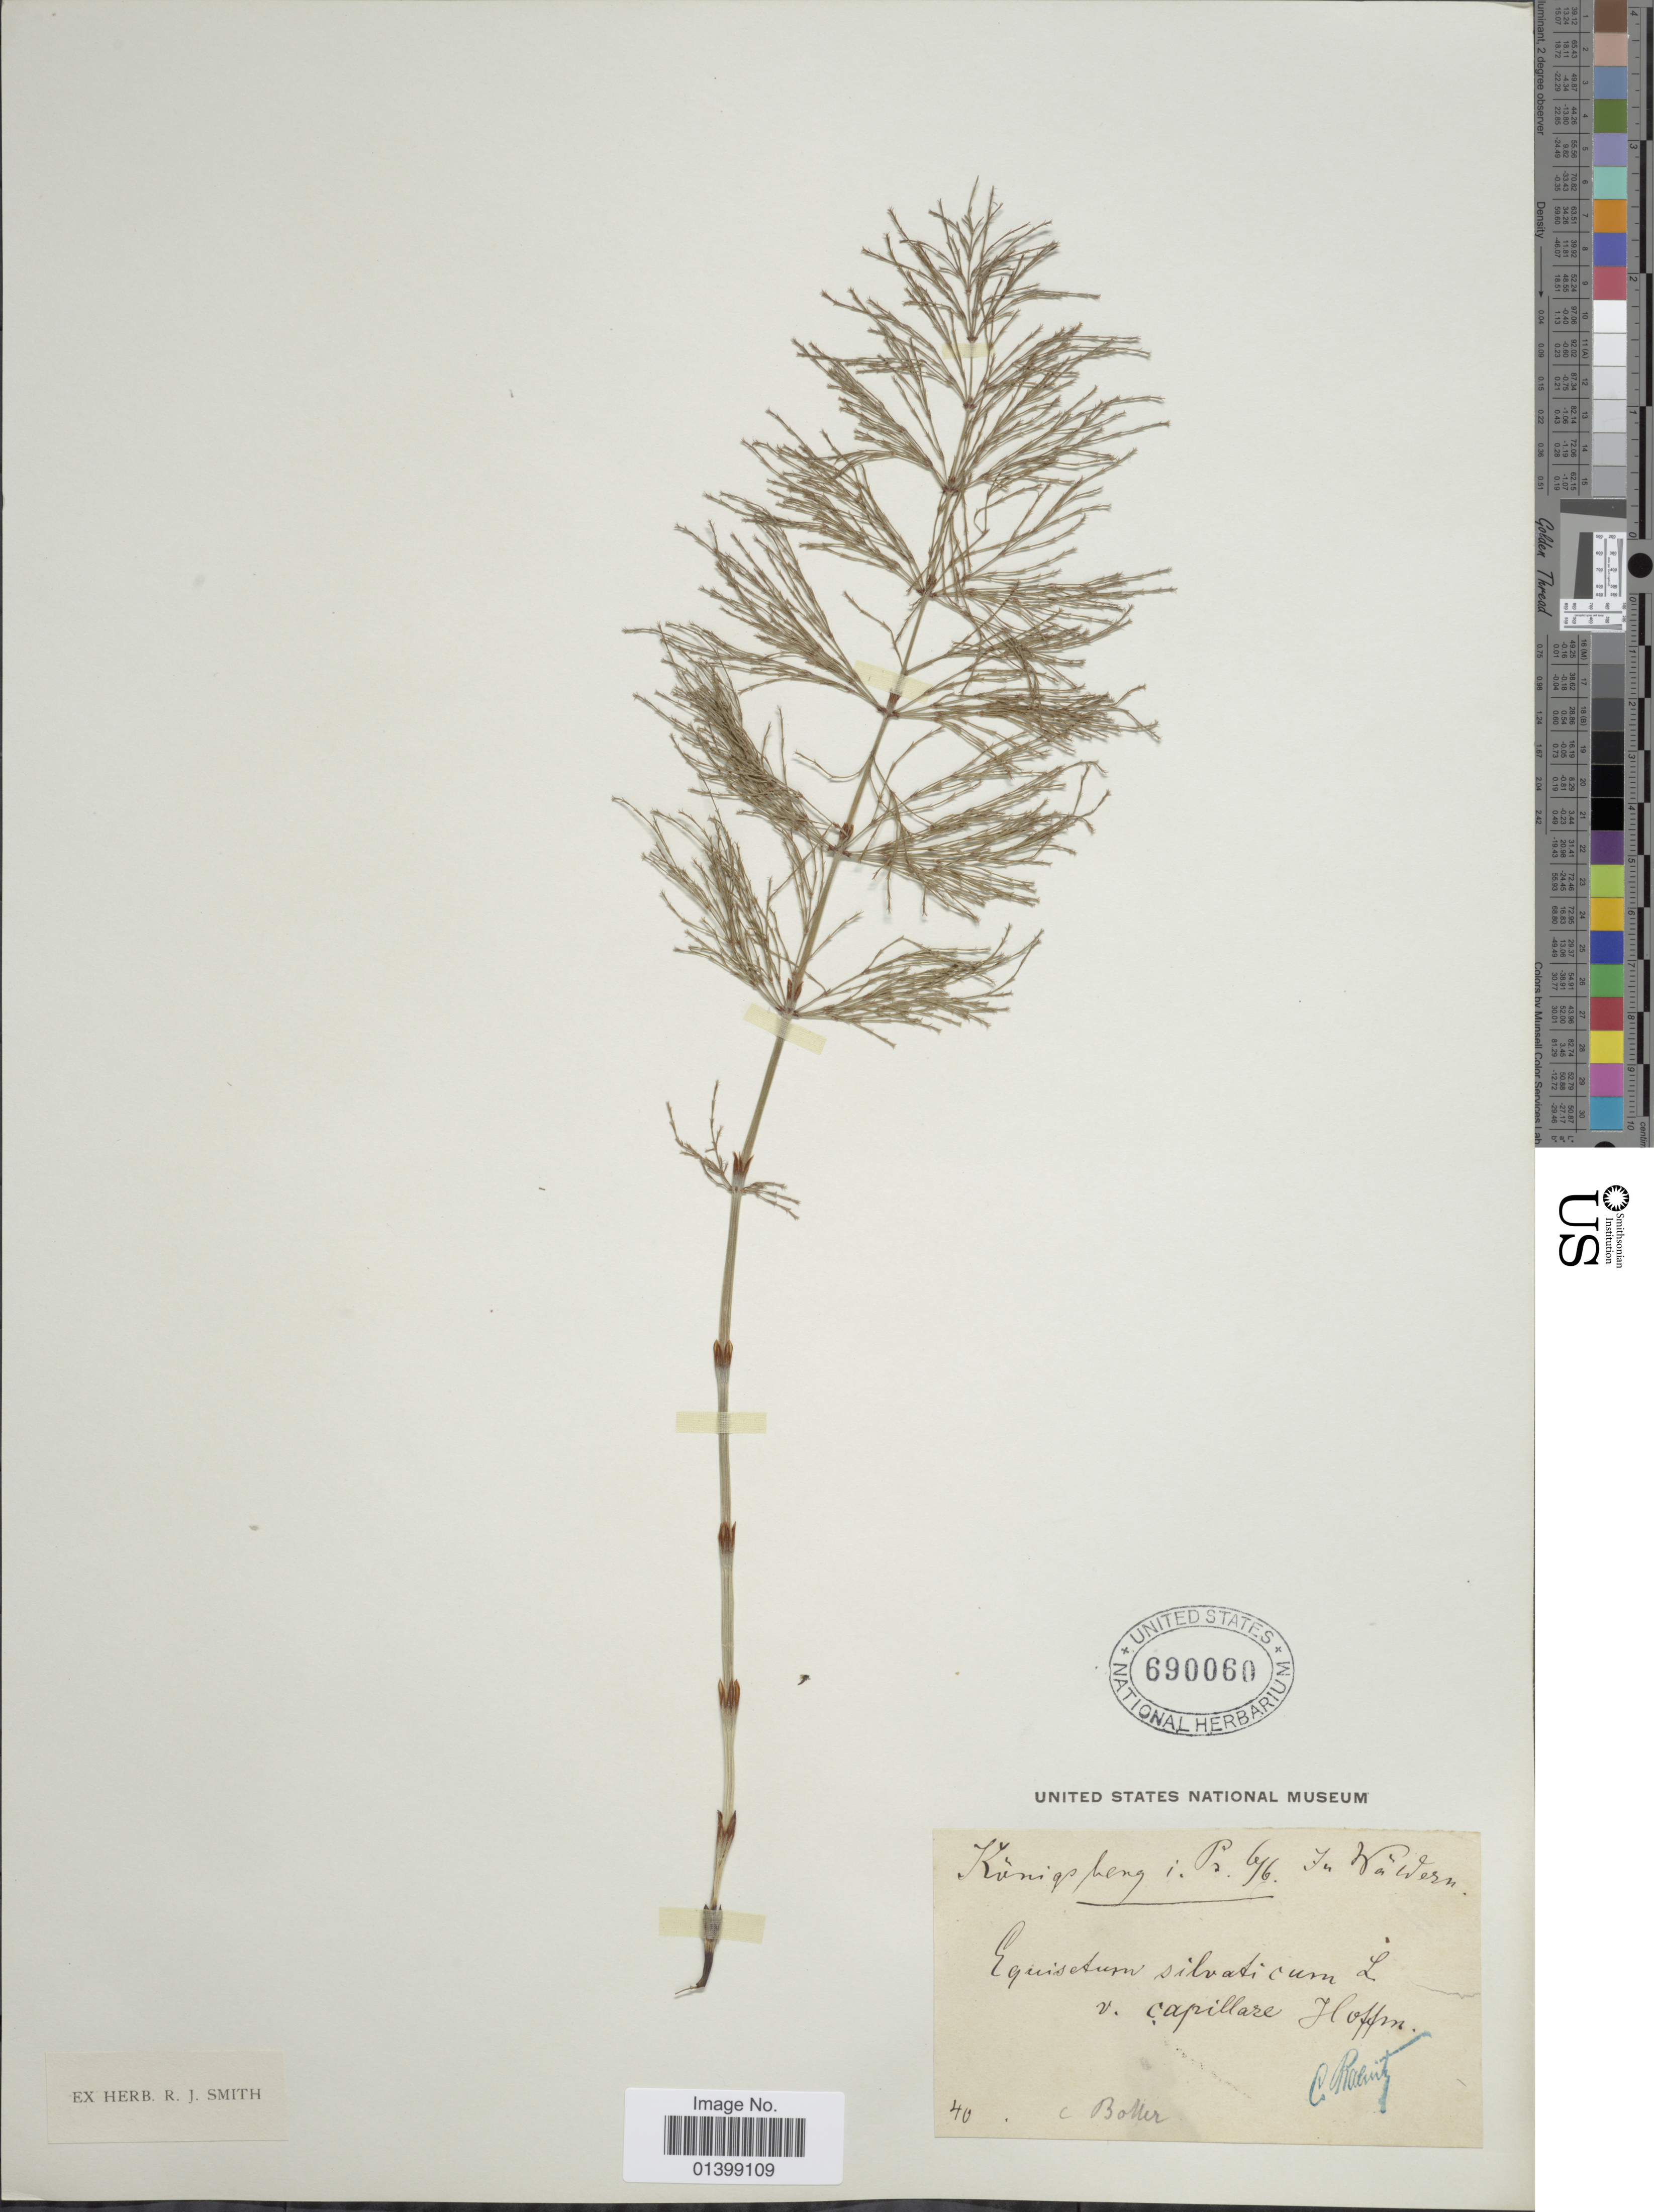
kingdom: Plantae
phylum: Tracheophyta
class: Polypodiopsida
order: Equisetales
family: Equisetaceae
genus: Equisetum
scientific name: Equisetum sylvaticum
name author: L.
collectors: C. G. Baenitz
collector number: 40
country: Russian Federation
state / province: Kaliningrad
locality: Königsberg, In Wäldern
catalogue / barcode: US 690060